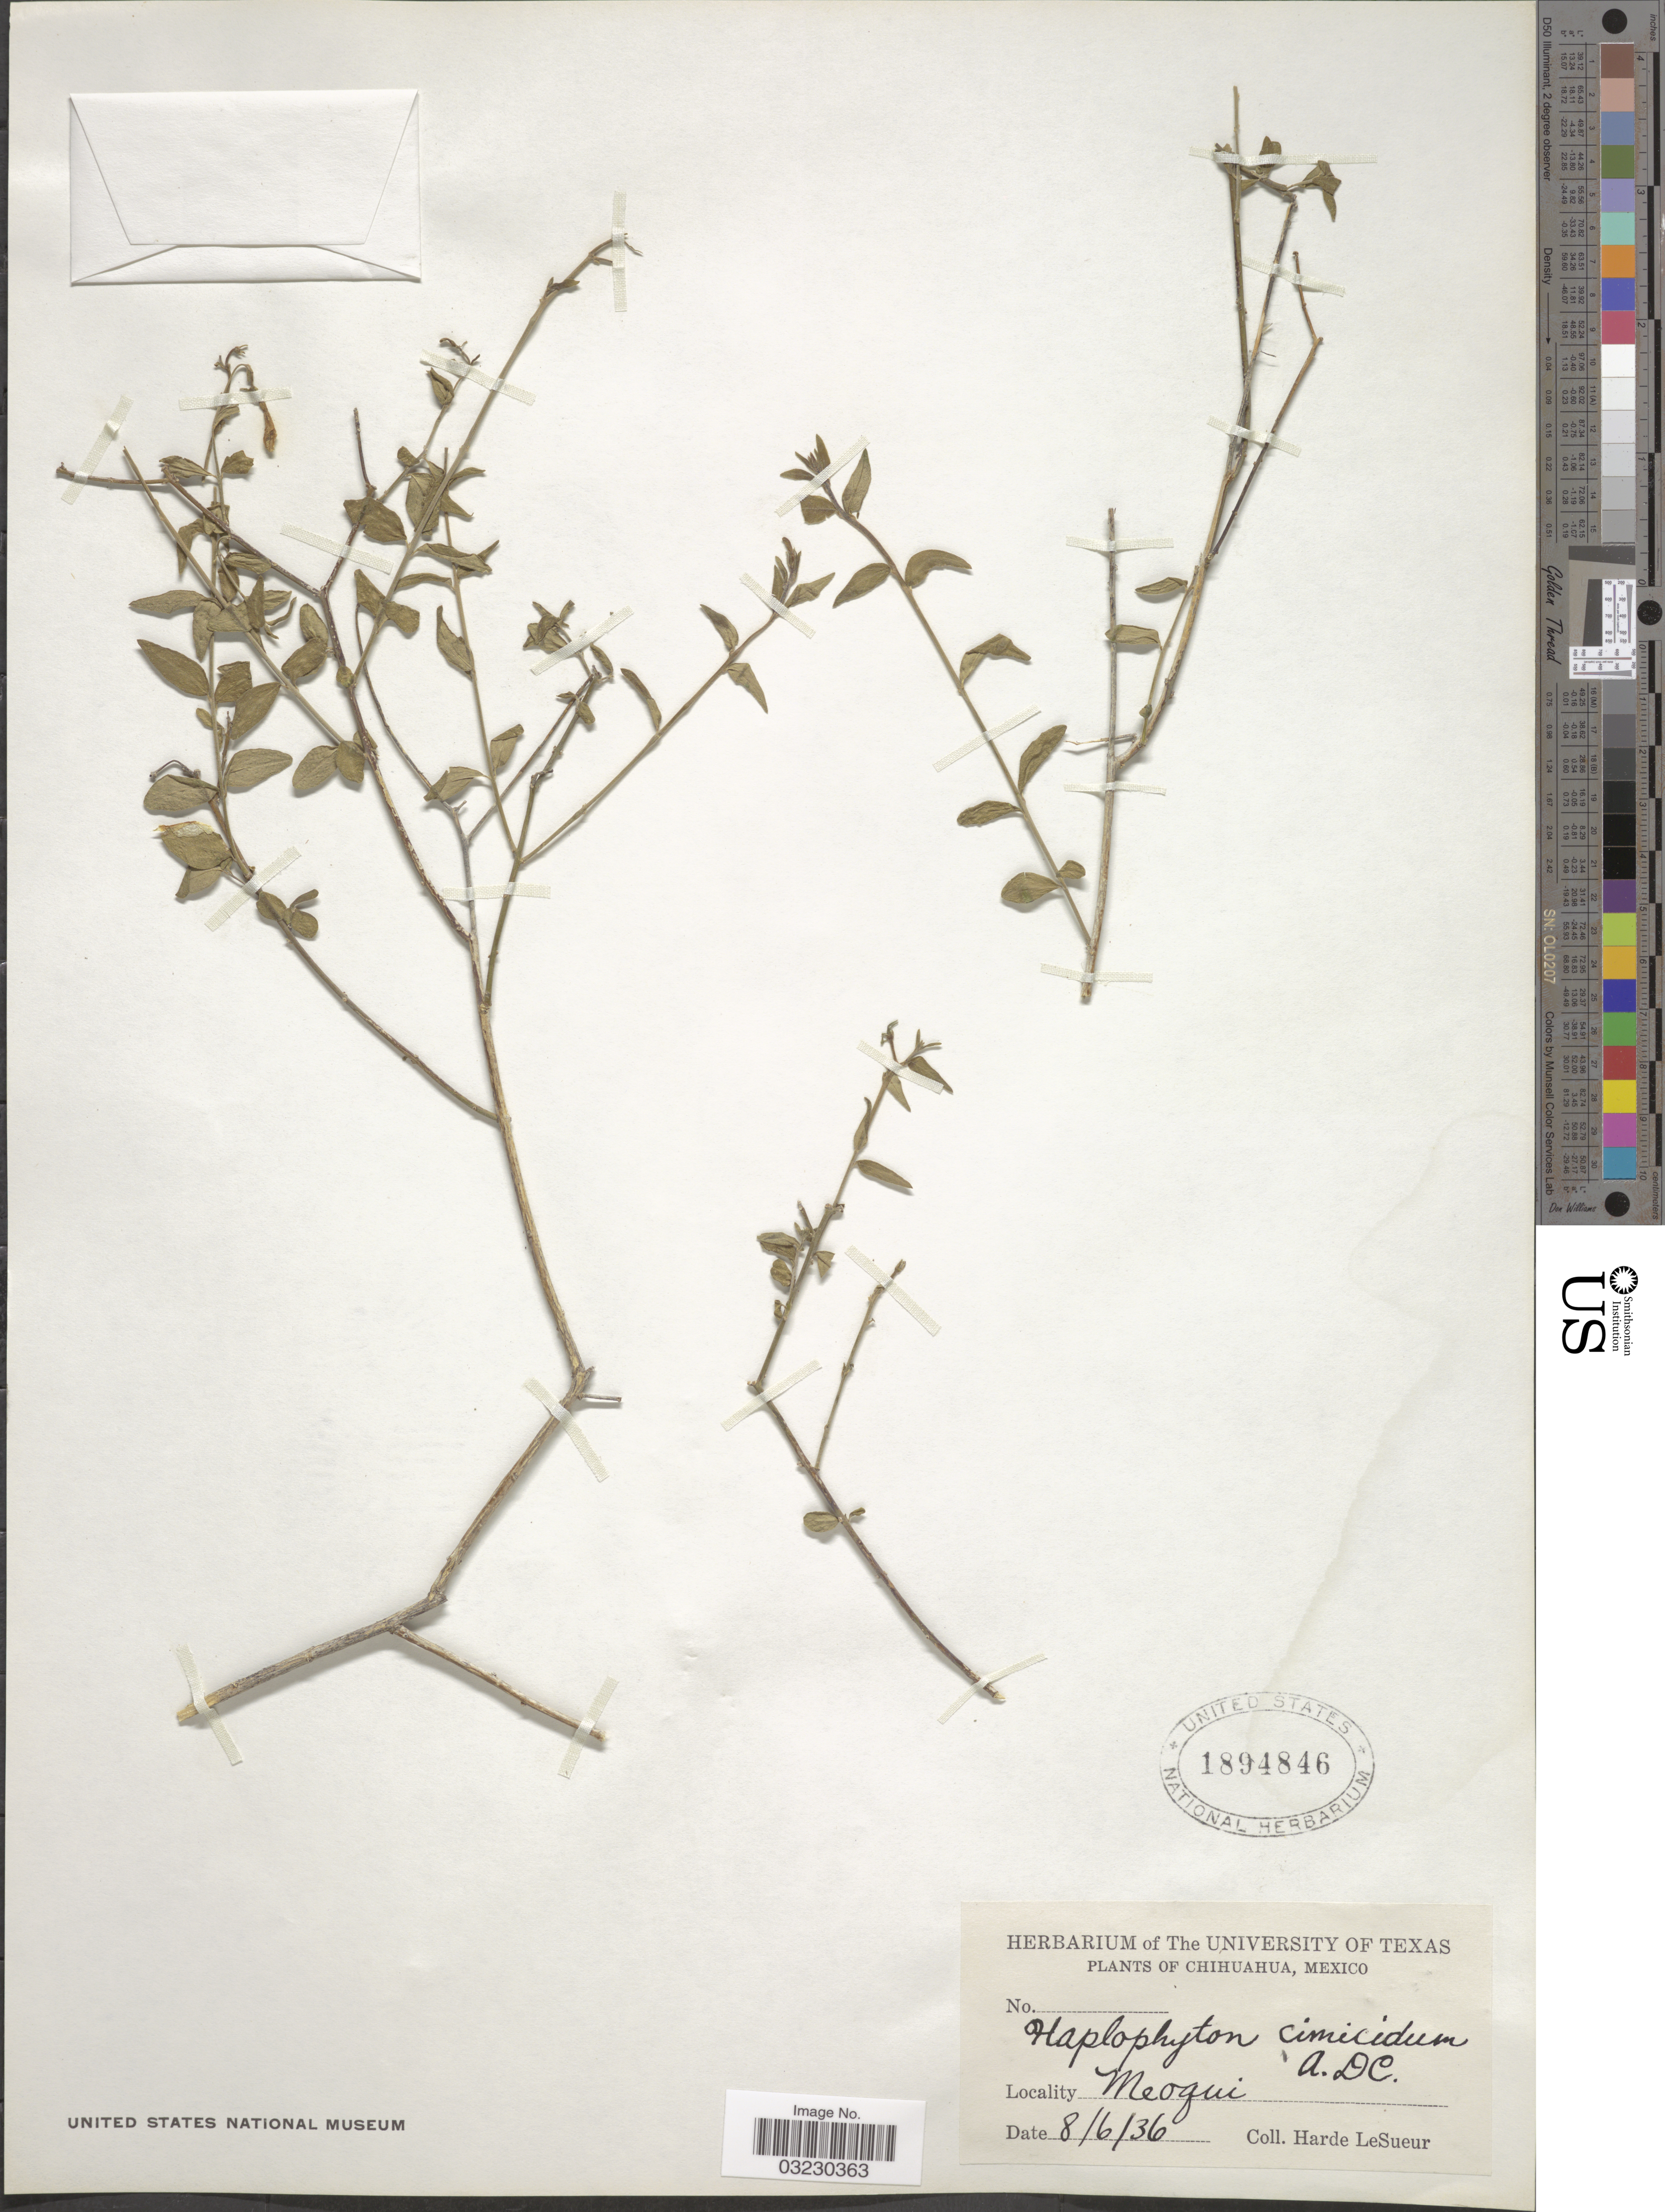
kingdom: Plantae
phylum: Tracheophyta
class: Magnoliopsida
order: Gentianales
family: Apocynaceae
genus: Haplophyton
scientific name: Haplophyton cimicidum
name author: A. DC.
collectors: H. LeSueur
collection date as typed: Transcribed d/m/y: 8/6/36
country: Mexico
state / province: Chihuahua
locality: Meoqui.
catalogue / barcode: US 1894846